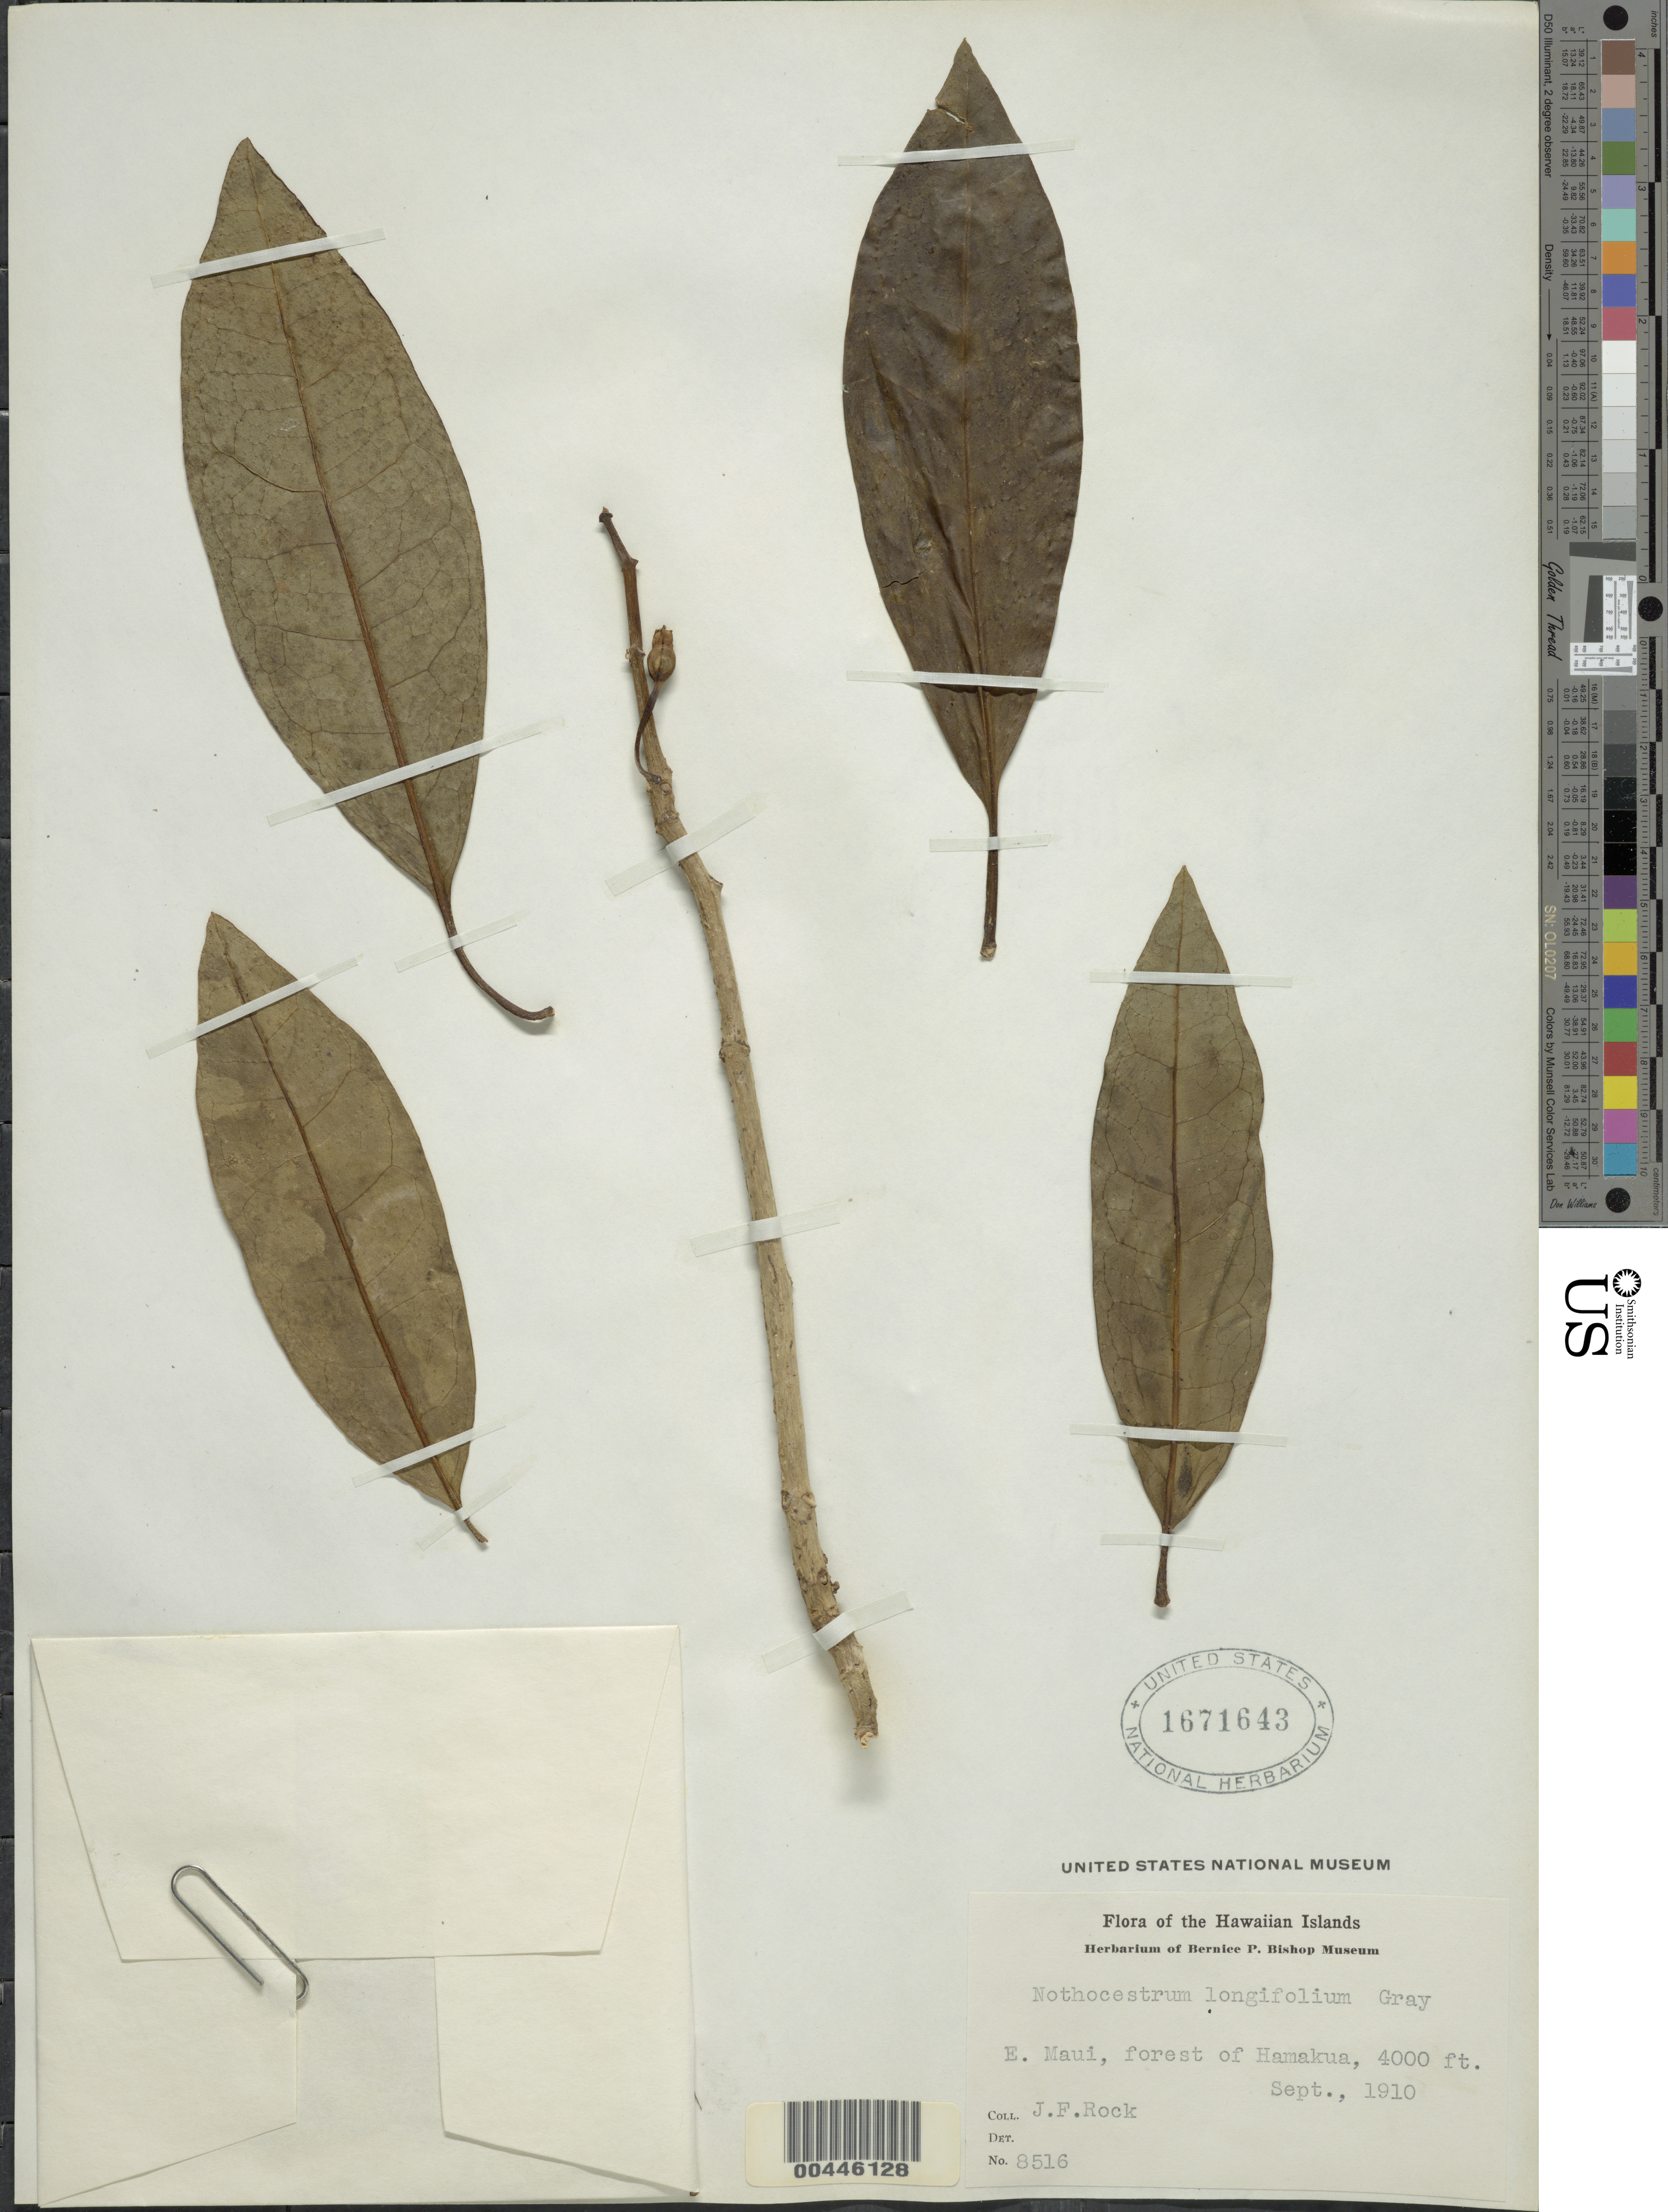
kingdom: Plantae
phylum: Tracheophyta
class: Magnoliopsida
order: Solanales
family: Solanaceae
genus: Nothocestrum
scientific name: Nothocestrum longifolium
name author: A. Gray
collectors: J. F. Rock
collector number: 8516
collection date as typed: Sep 1910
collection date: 1910-09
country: United States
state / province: Hawaii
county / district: Maui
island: Maui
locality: E Maui, forest of Hamakua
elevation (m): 1219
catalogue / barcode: US 1671643